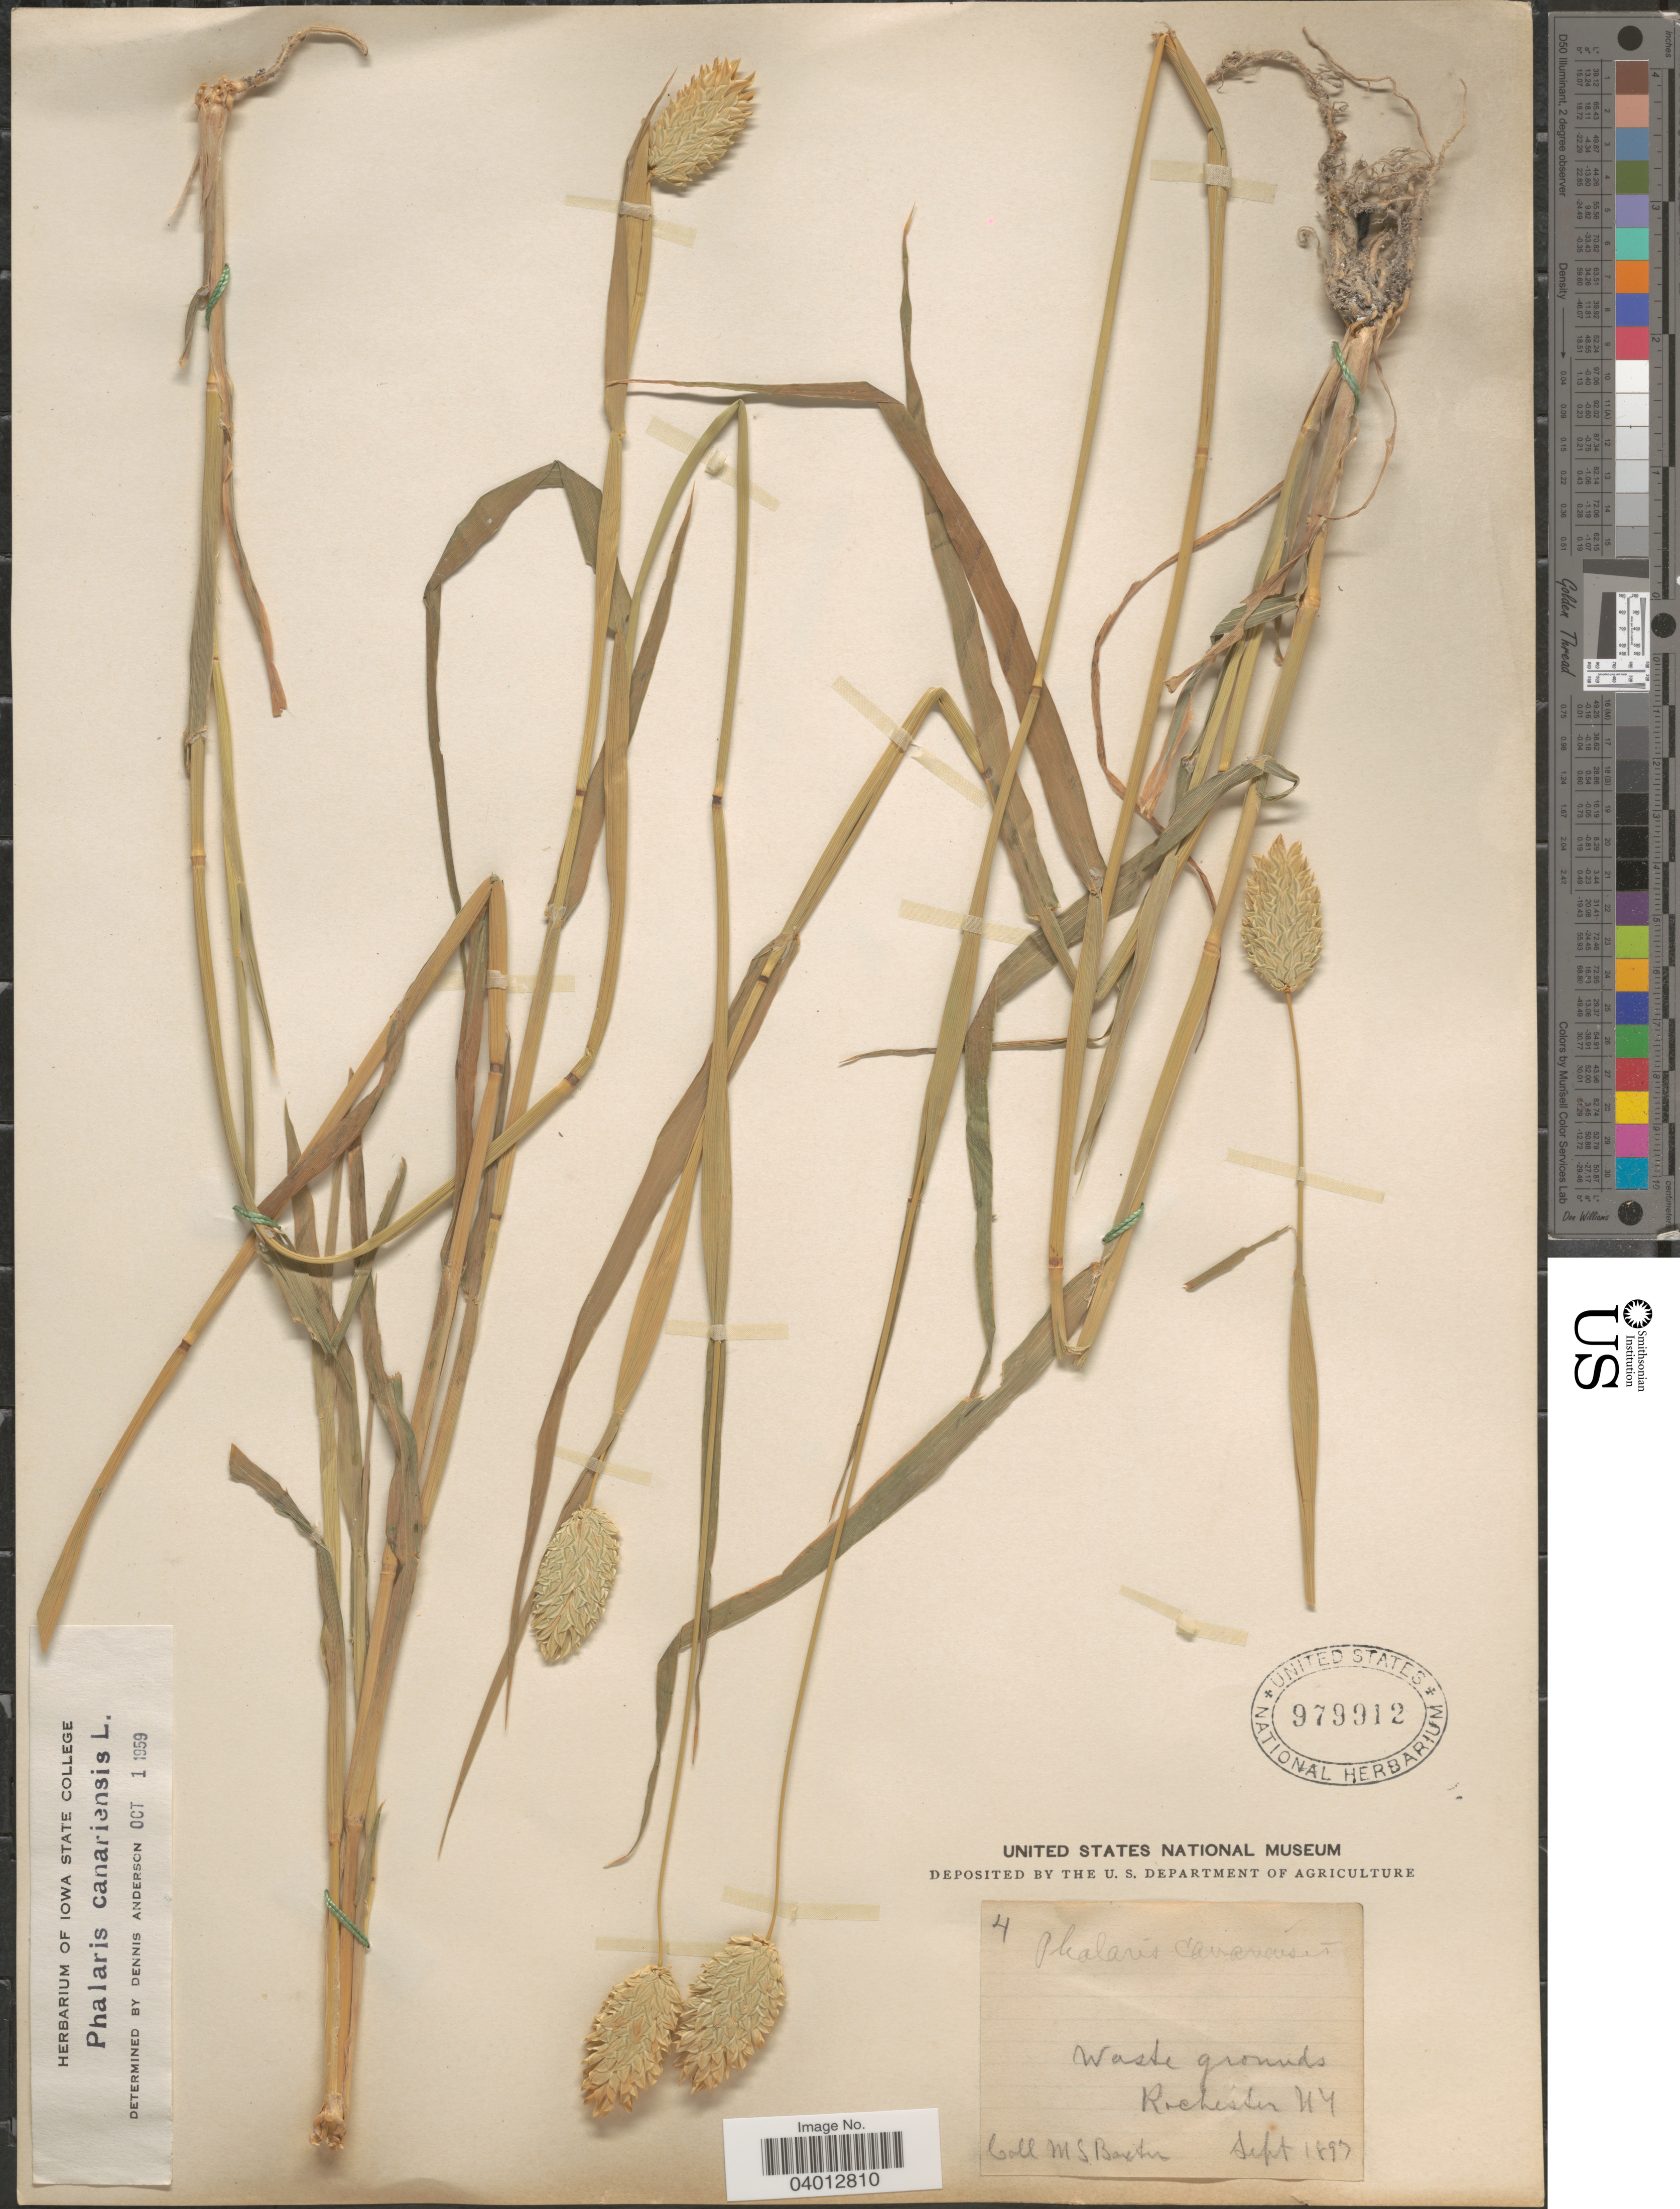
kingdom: Plantae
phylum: Tracheophyta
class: Liliopsida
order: Poales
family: Poaceae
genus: Phalaris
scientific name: Phalaris canariensis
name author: L.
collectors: M. Baxter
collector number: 4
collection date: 1897-09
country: United States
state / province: New York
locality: Waste grounds, Rochester.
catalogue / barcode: US 979912